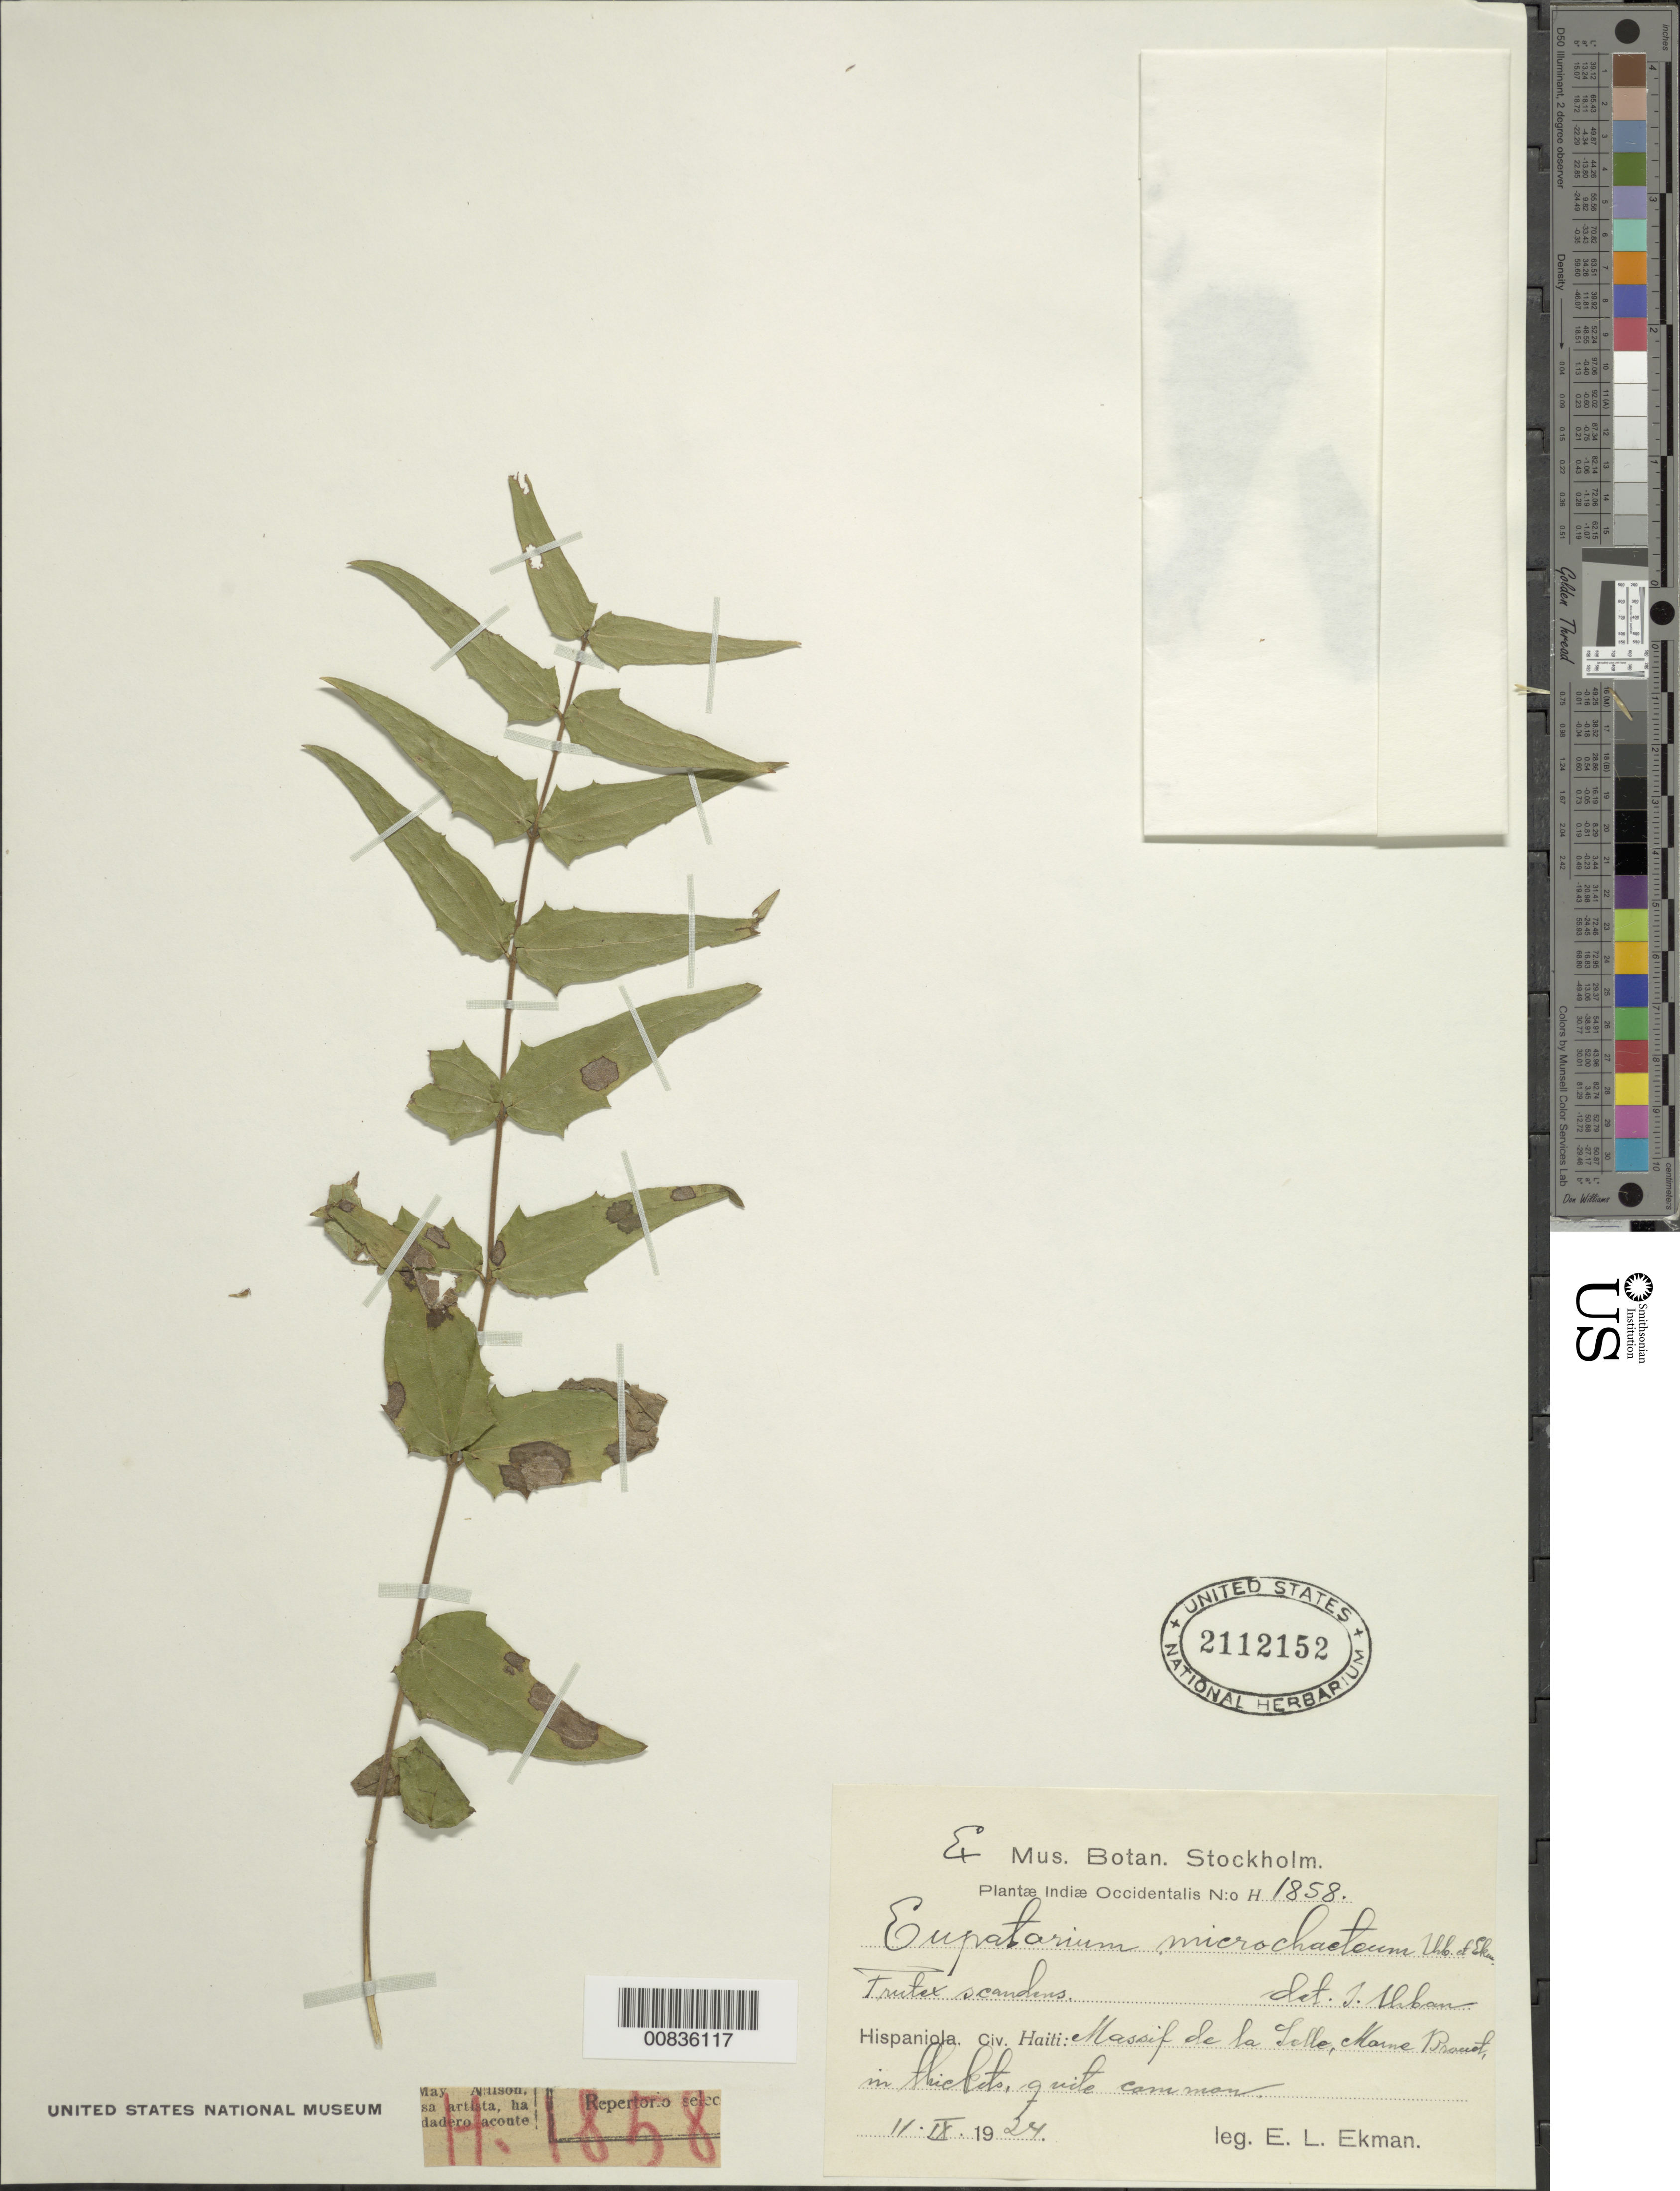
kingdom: Plantae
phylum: Tracheophyta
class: Magnoliopsida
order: Asterales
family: Asteraceae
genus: Koanophyllon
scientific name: Koanophyllon microchaetum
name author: (Urb. & Ekman) R.M. King & H. Rob.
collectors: E. L. Ekman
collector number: H 1858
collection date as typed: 11 Sep 1924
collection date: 1924-09-11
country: Haiti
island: Hispaniola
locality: Massif de la Hotte, Morne Brouet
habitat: In thickets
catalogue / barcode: US 2112152